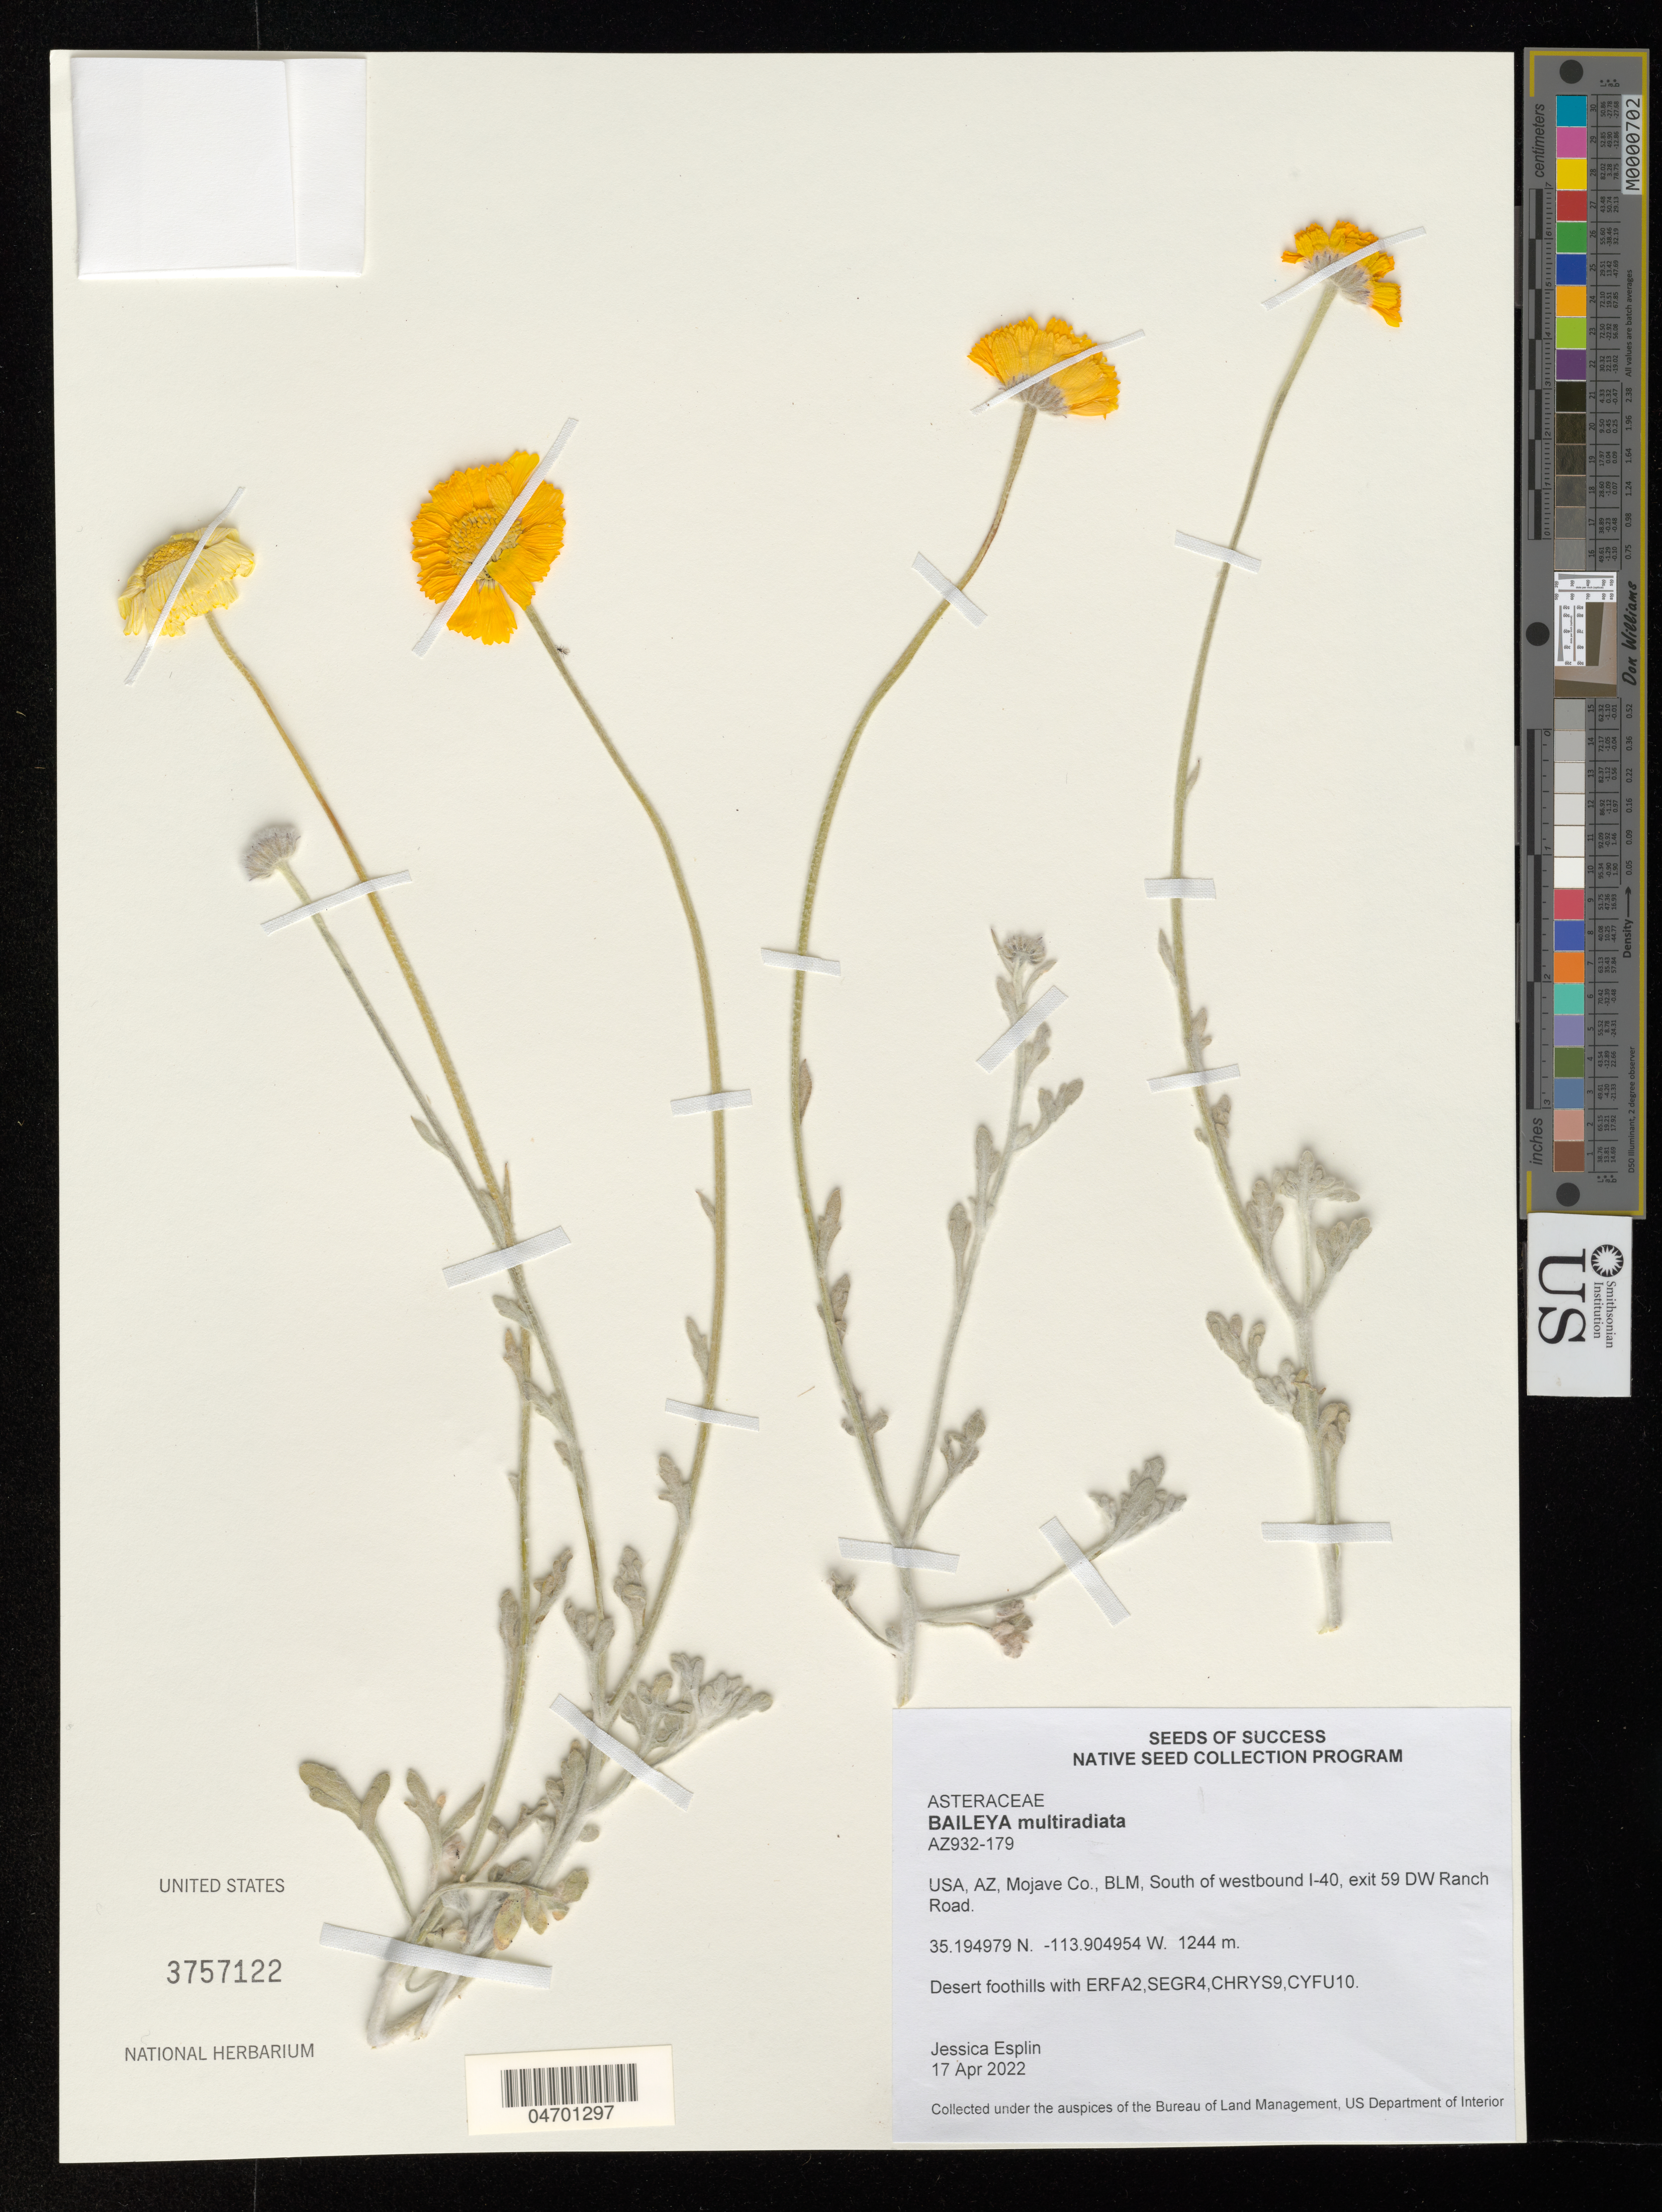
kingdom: Plantae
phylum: Tracheophyta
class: Magnoliopsida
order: Asterales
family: Asteraceae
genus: Baileya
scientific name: Baileya multiradiata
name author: Harv. & A. Gray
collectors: A. Ron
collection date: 2022-04-17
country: United States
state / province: Arizona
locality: AZ, Mojave Co., BLM, South of westbound I-40, exit 59 DW Ranch Road.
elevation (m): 1244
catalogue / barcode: US 3757122